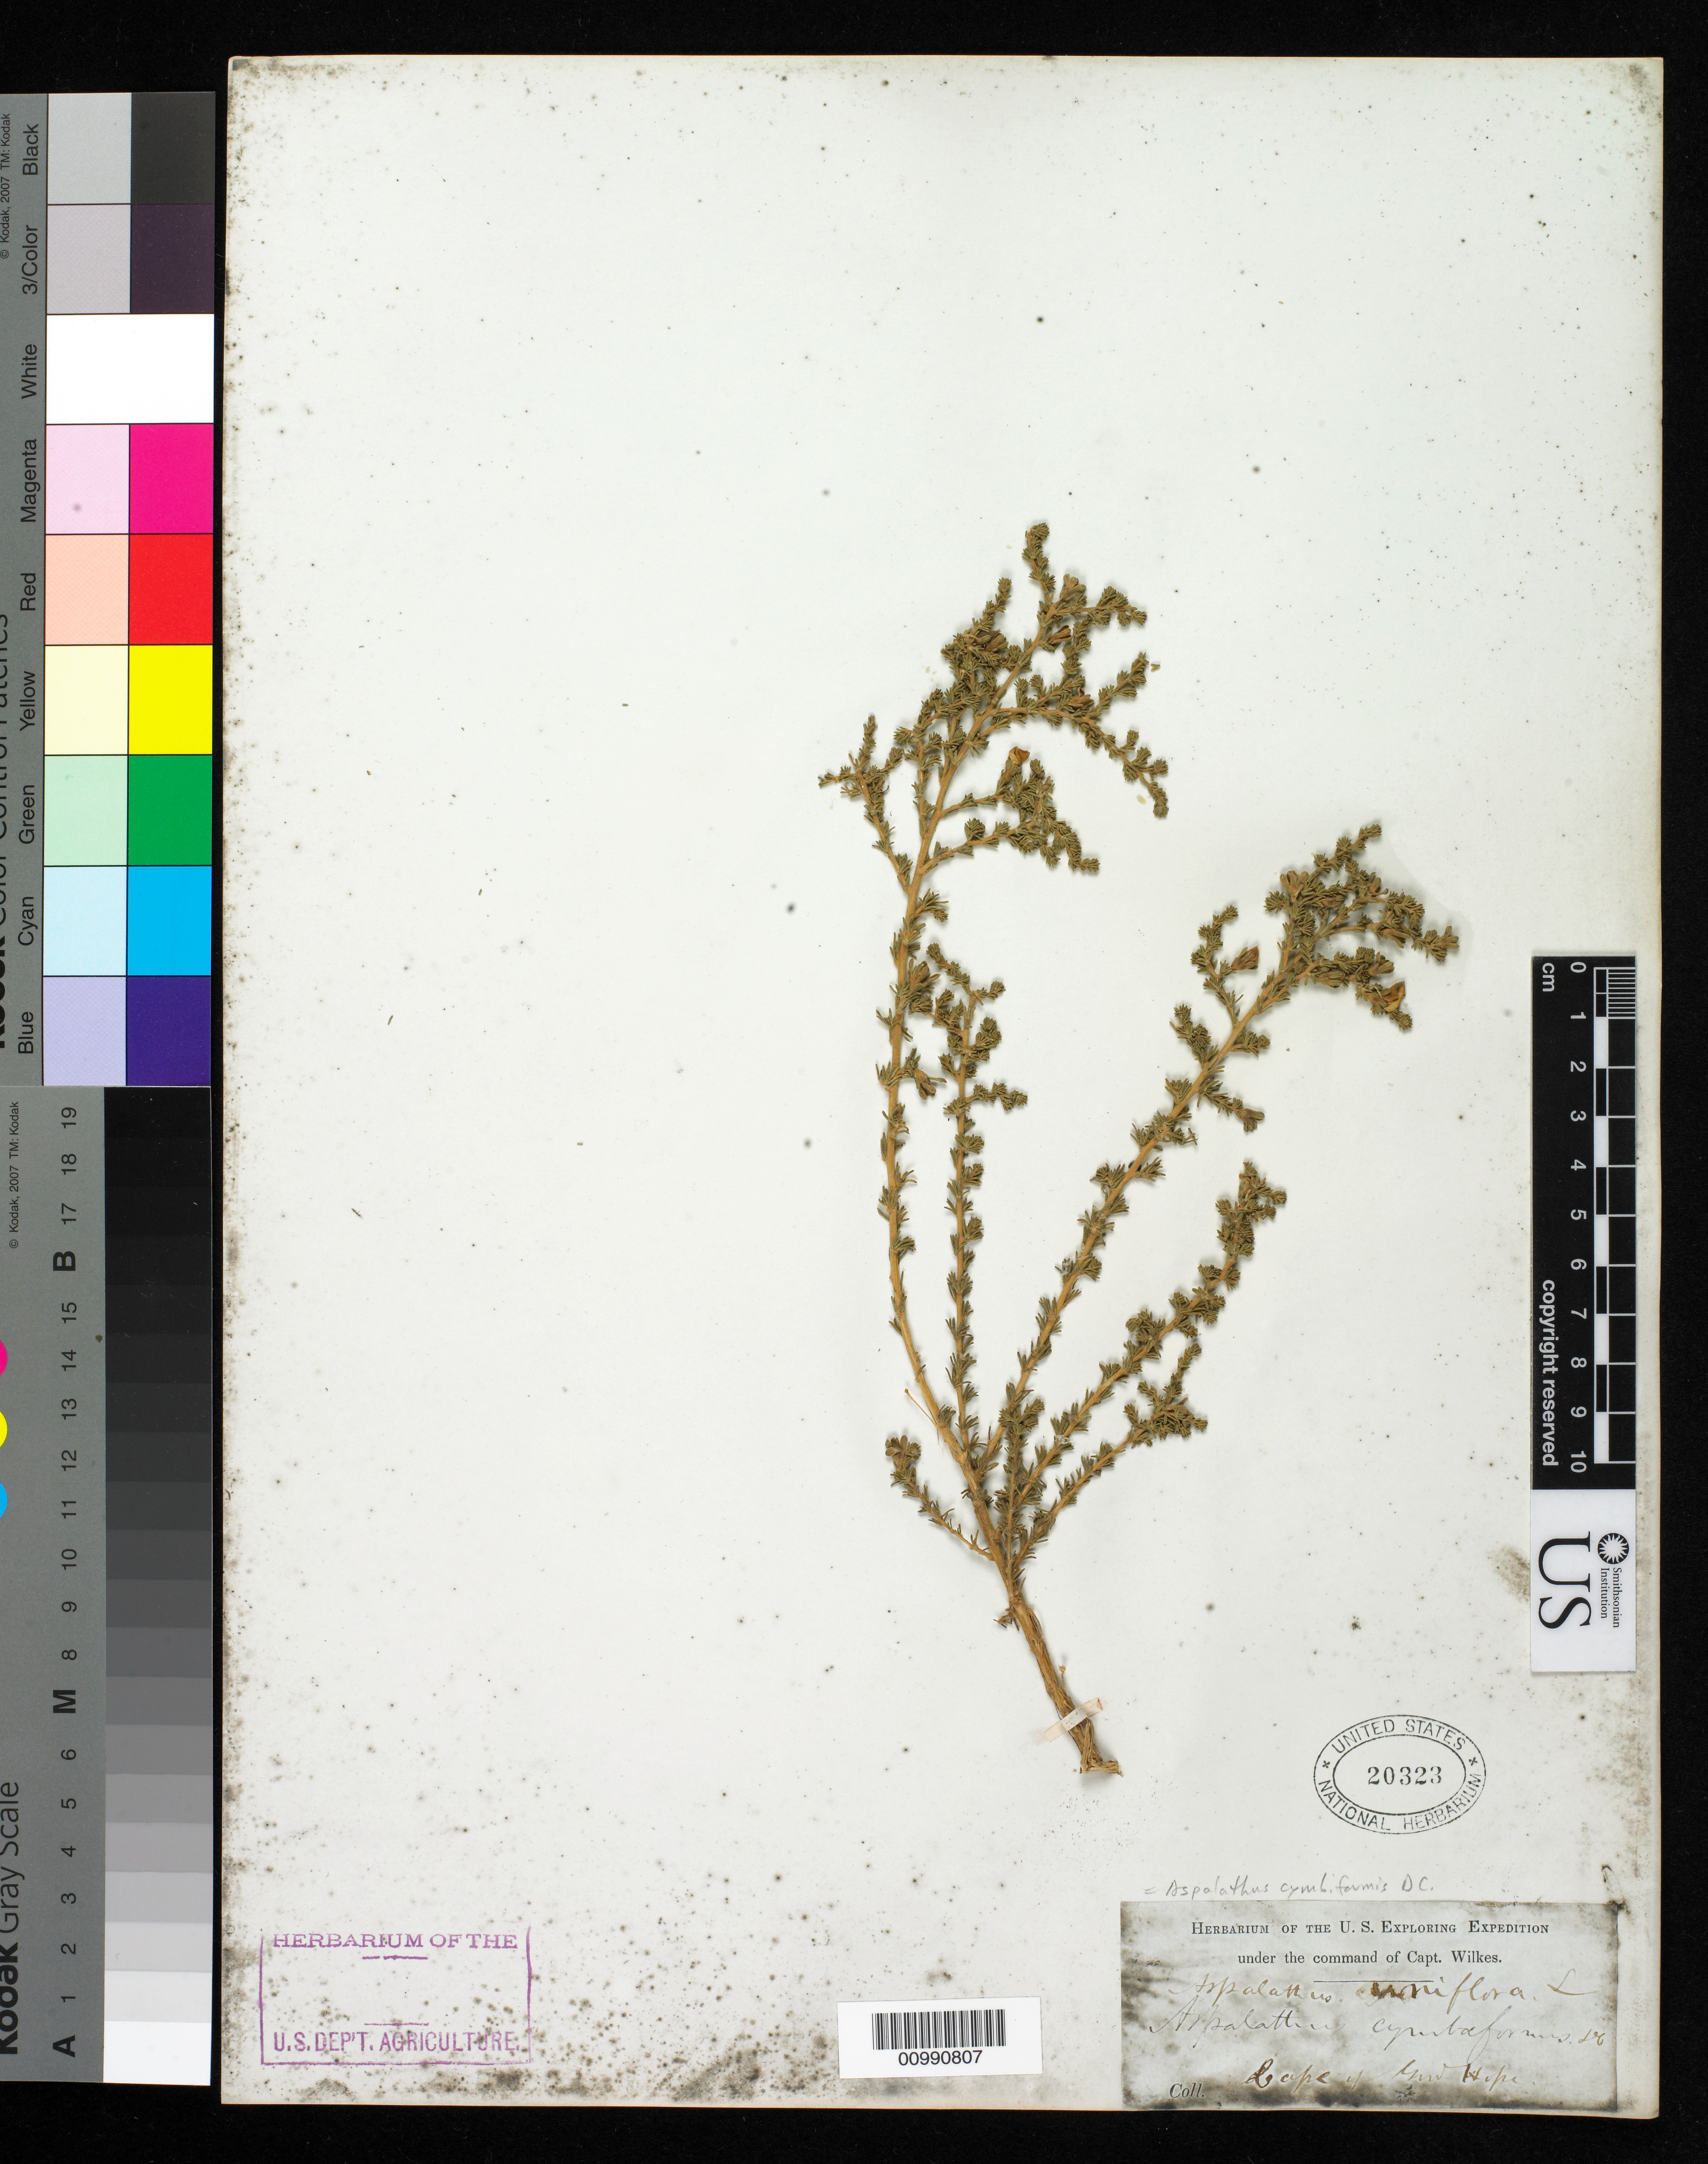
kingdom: Plantae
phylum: Tracheophyta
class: Magnoliopsida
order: Fabales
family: Fabaceae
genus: Aspalathus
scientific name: Aspalathus cymbiformis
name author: DC.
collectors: Wilkes Explor. Exped.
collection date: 1838/1842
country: South Africa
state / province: Western Cape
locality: Cape of Good Hope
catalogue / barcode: US 20323